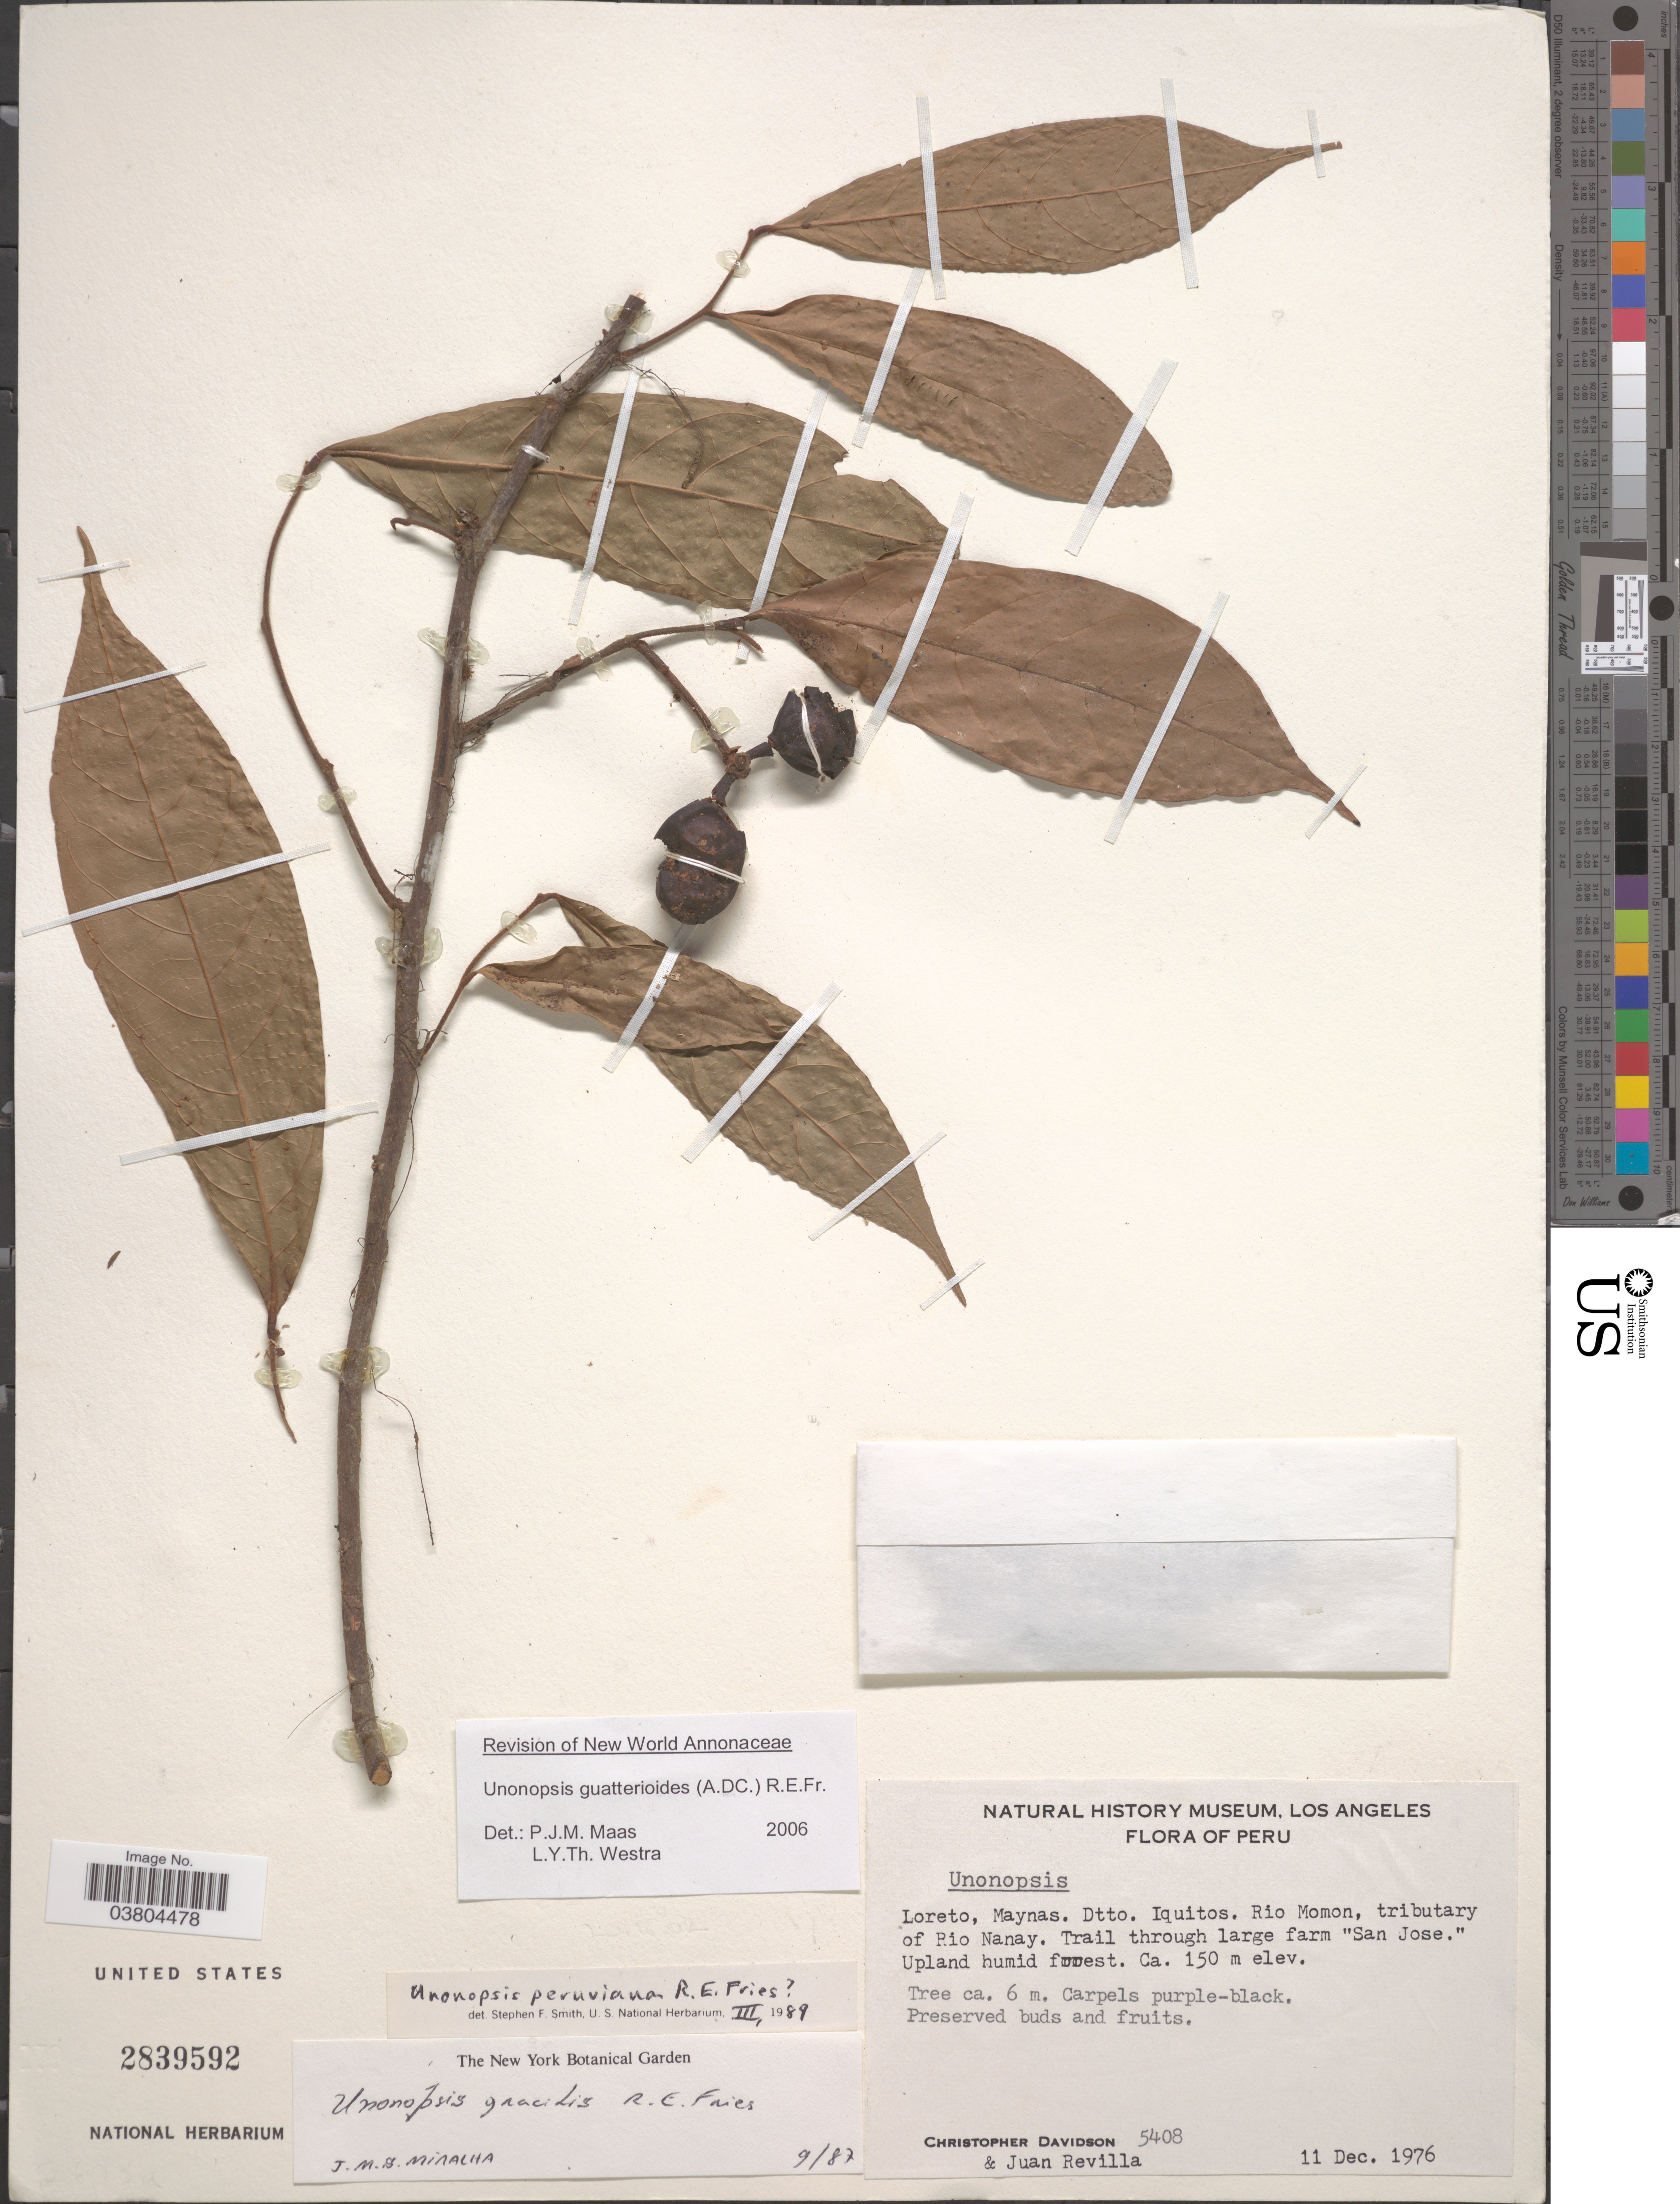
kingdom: Plantae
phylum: Tracheophyta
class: Magnoliopsida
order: Magnoliales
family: Annonaceae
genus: Unonopsis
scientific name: Unonopsis guatterioides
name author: (A. DC.) R.E. Fr.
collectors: C. Davidson & J. Revilla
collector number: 5408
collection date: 1976-12-11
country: Peru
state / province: Loreto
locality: Maynas. Dtto. Iquitos. Rio Momon, tributary of Rio Nanay, Trail through large farm "San Jose".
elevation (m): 150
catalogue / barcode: US 2839592